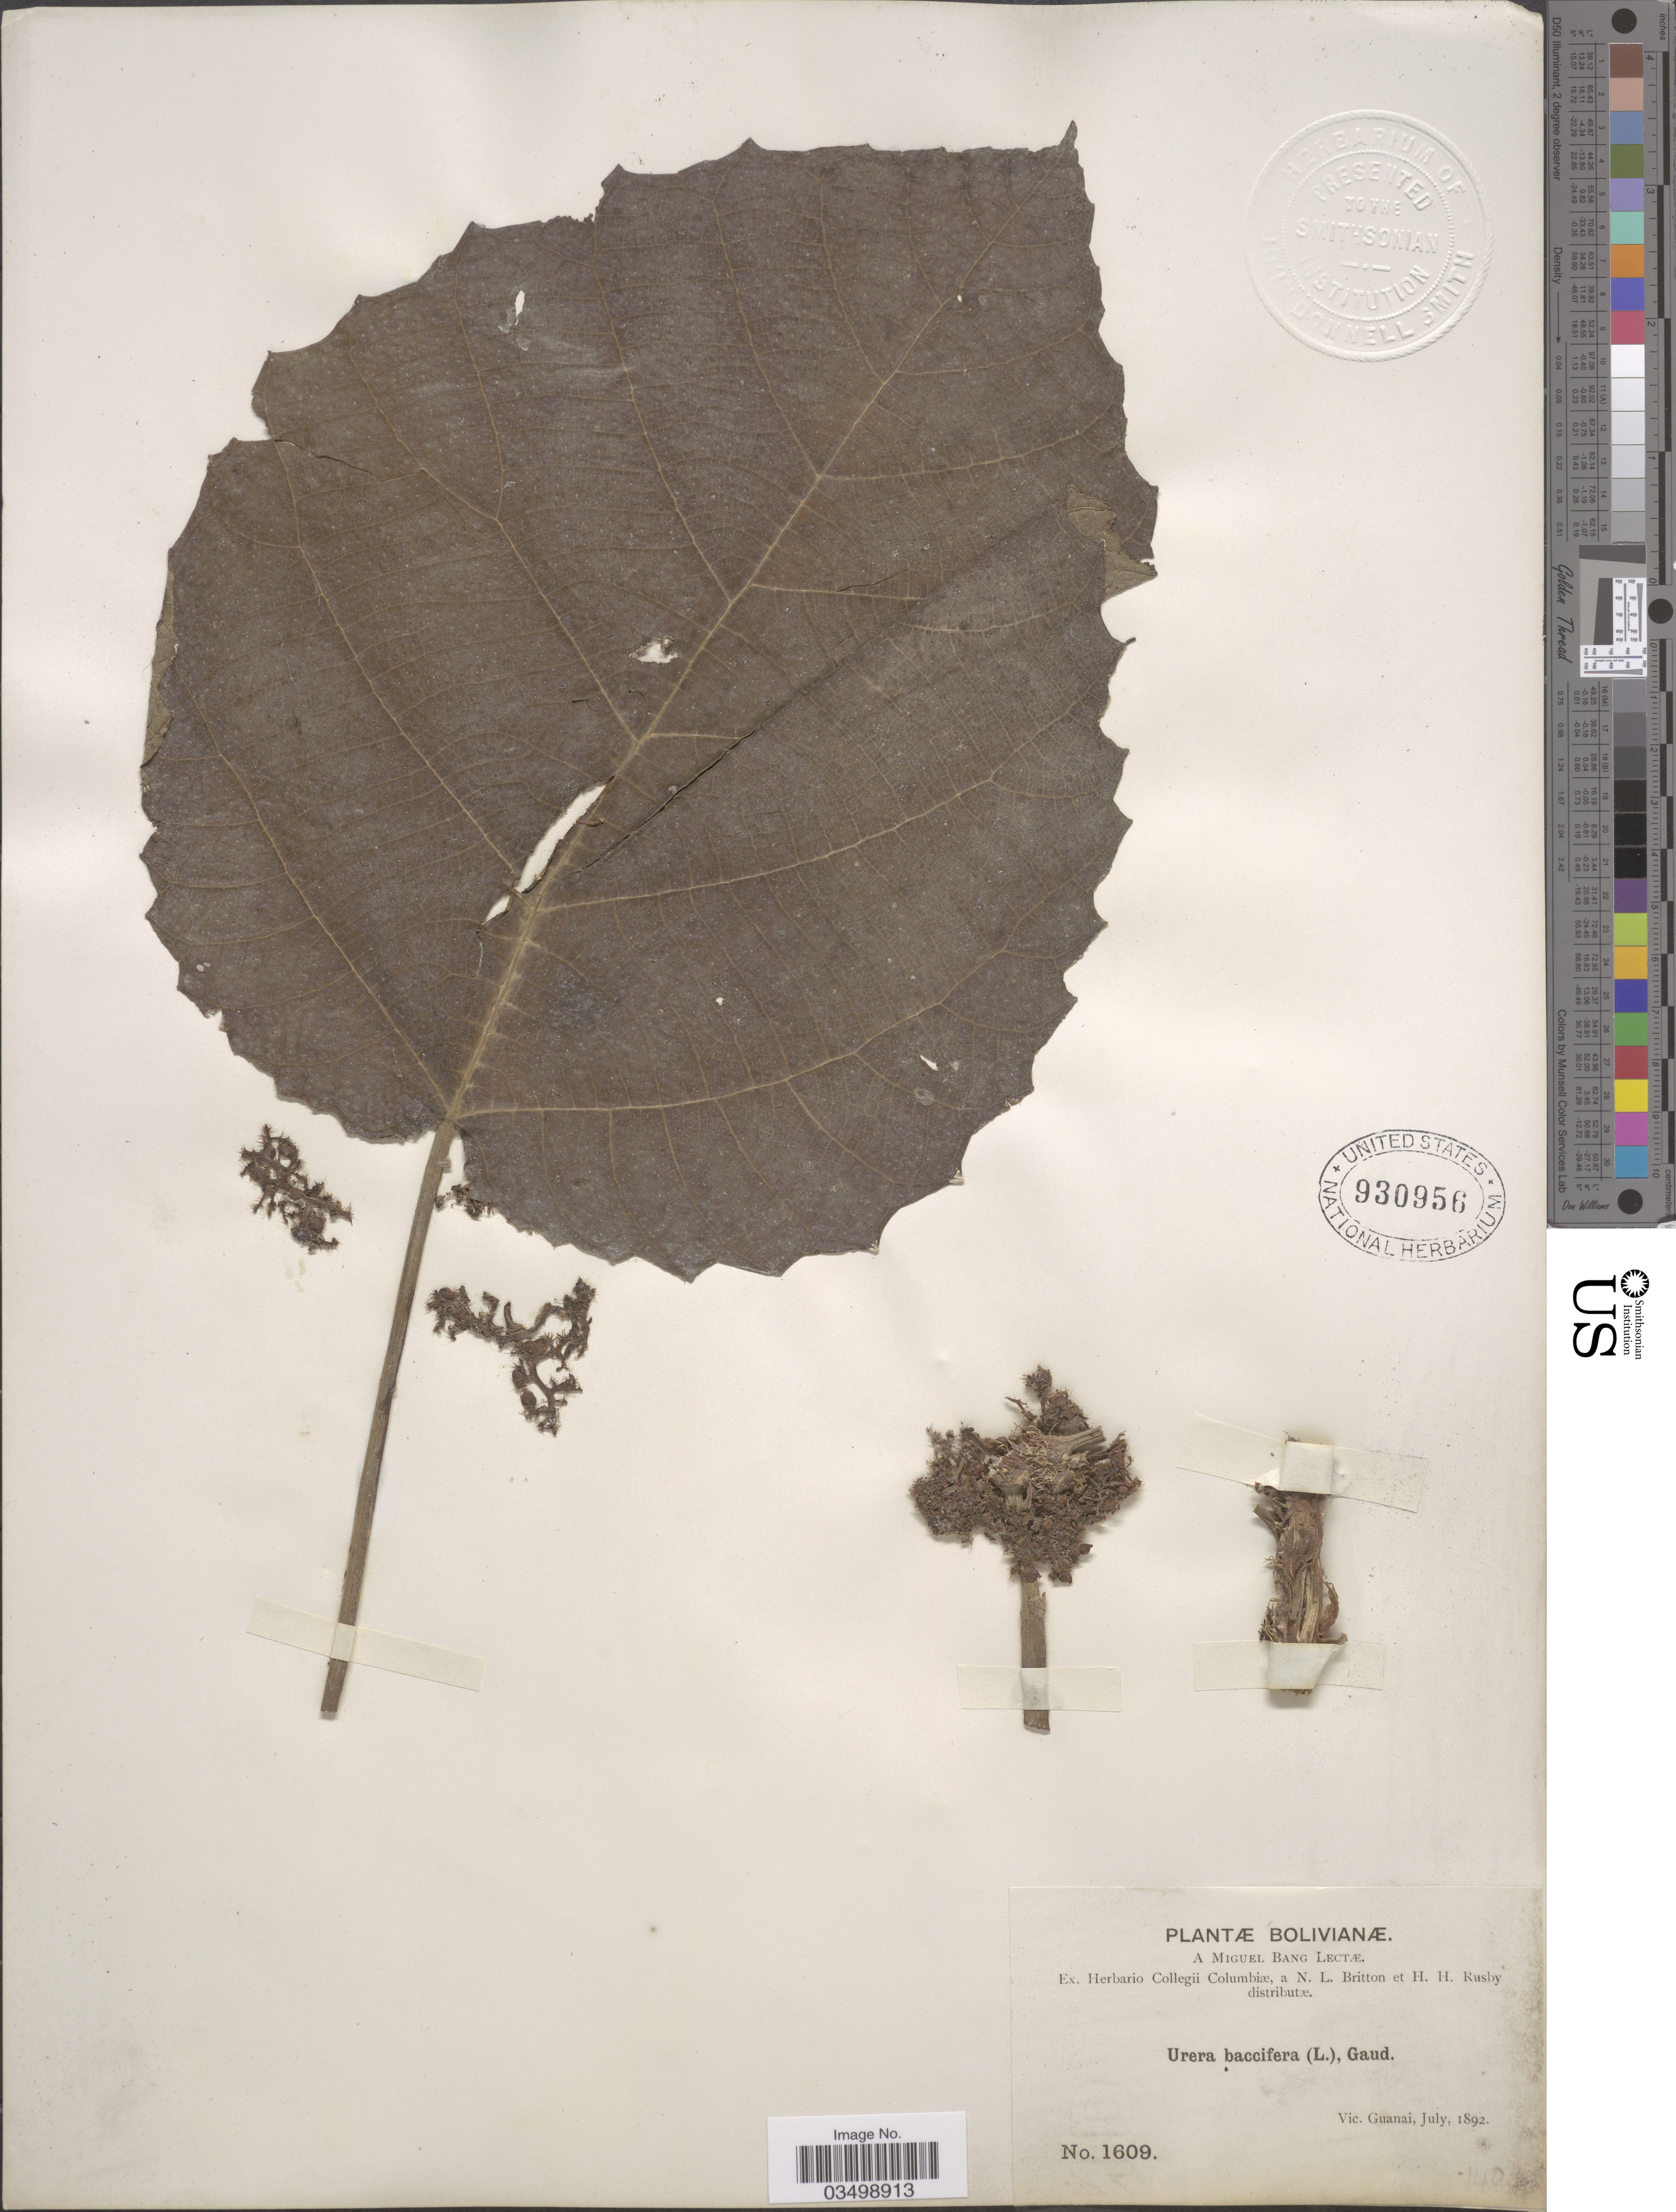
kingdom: Plantae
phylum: Tracheophyta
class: Magnoliopsida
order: Rosales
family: Urticaceae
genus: Urera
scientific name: Urera baccifera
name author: (L.) Gaudich. ex Wedd.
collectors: M. Bang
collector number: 1609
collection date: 1892-07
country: Bolivia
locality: Vic. Guanai.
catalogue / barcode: US 930956